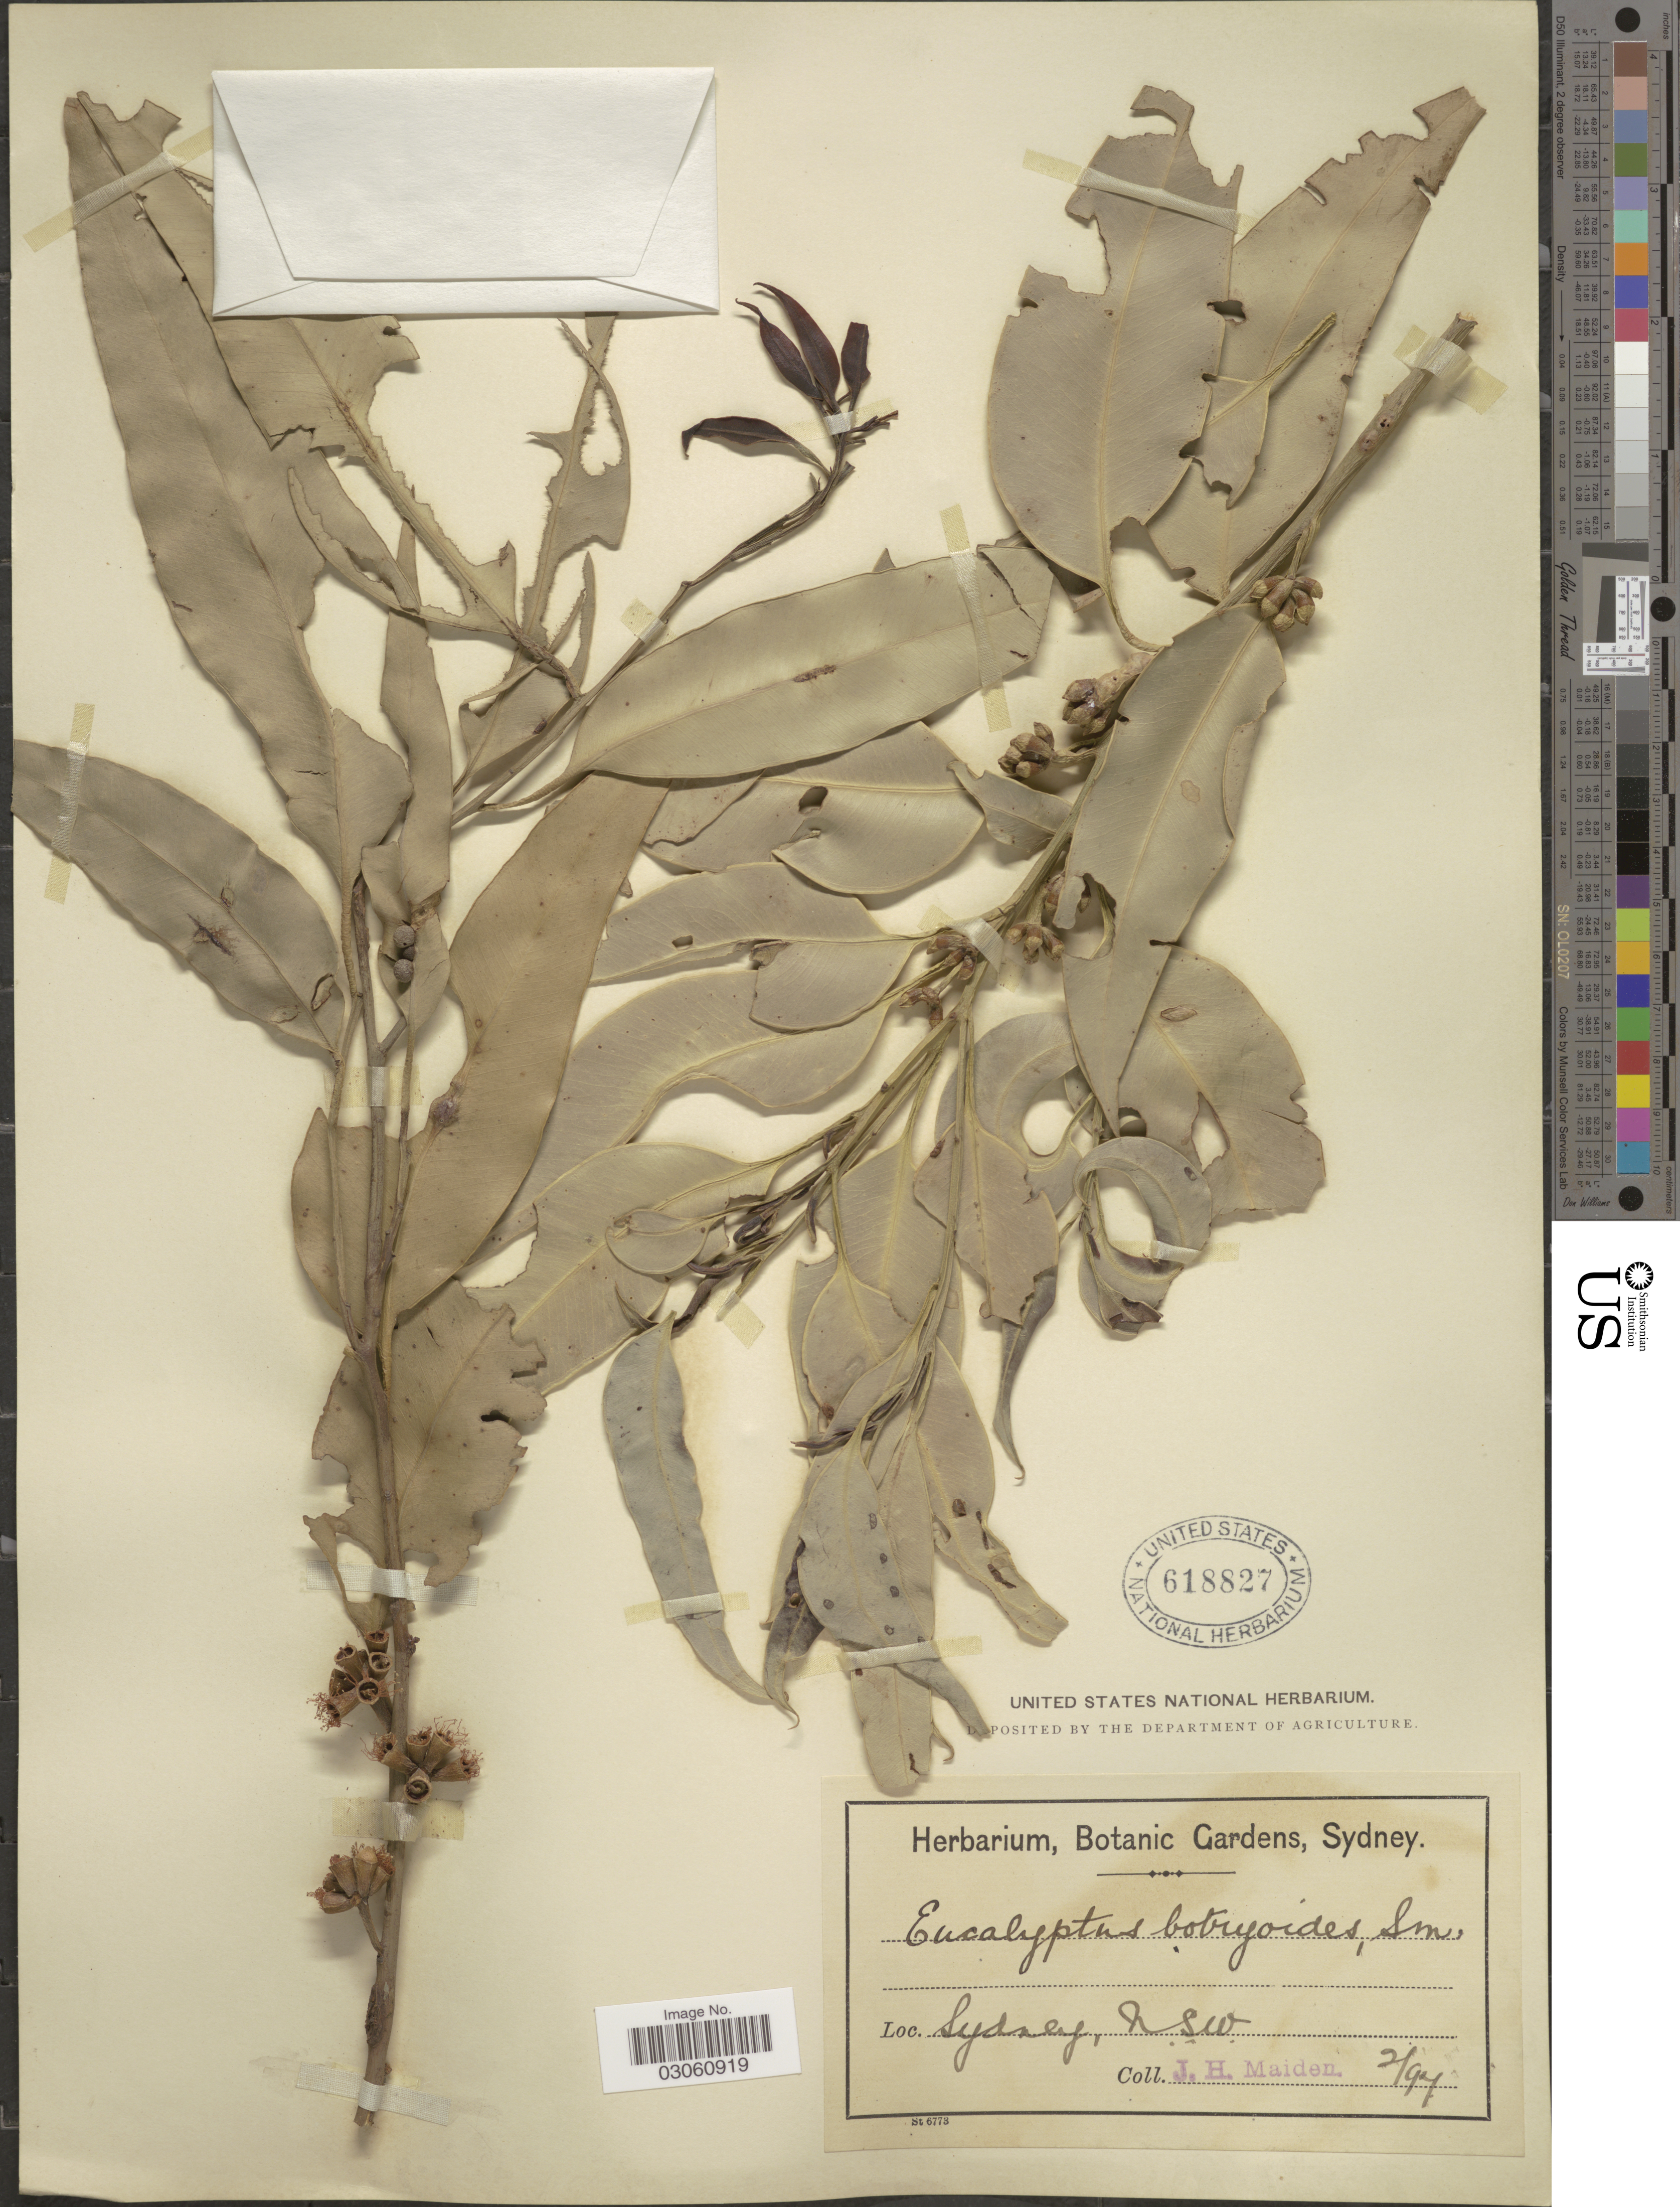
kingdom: Plantae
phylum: Tracheophyta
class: Magnoliopsida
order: Myrtales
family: Myrtaceae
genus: Eucalyptus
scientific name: Eucalyptus botryoides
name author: Sm.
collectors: J. Maiden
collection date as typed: Transcribed d/m/y: /2/94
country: Australia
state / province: New South Wales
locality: Sydney.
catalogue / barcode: US 618827